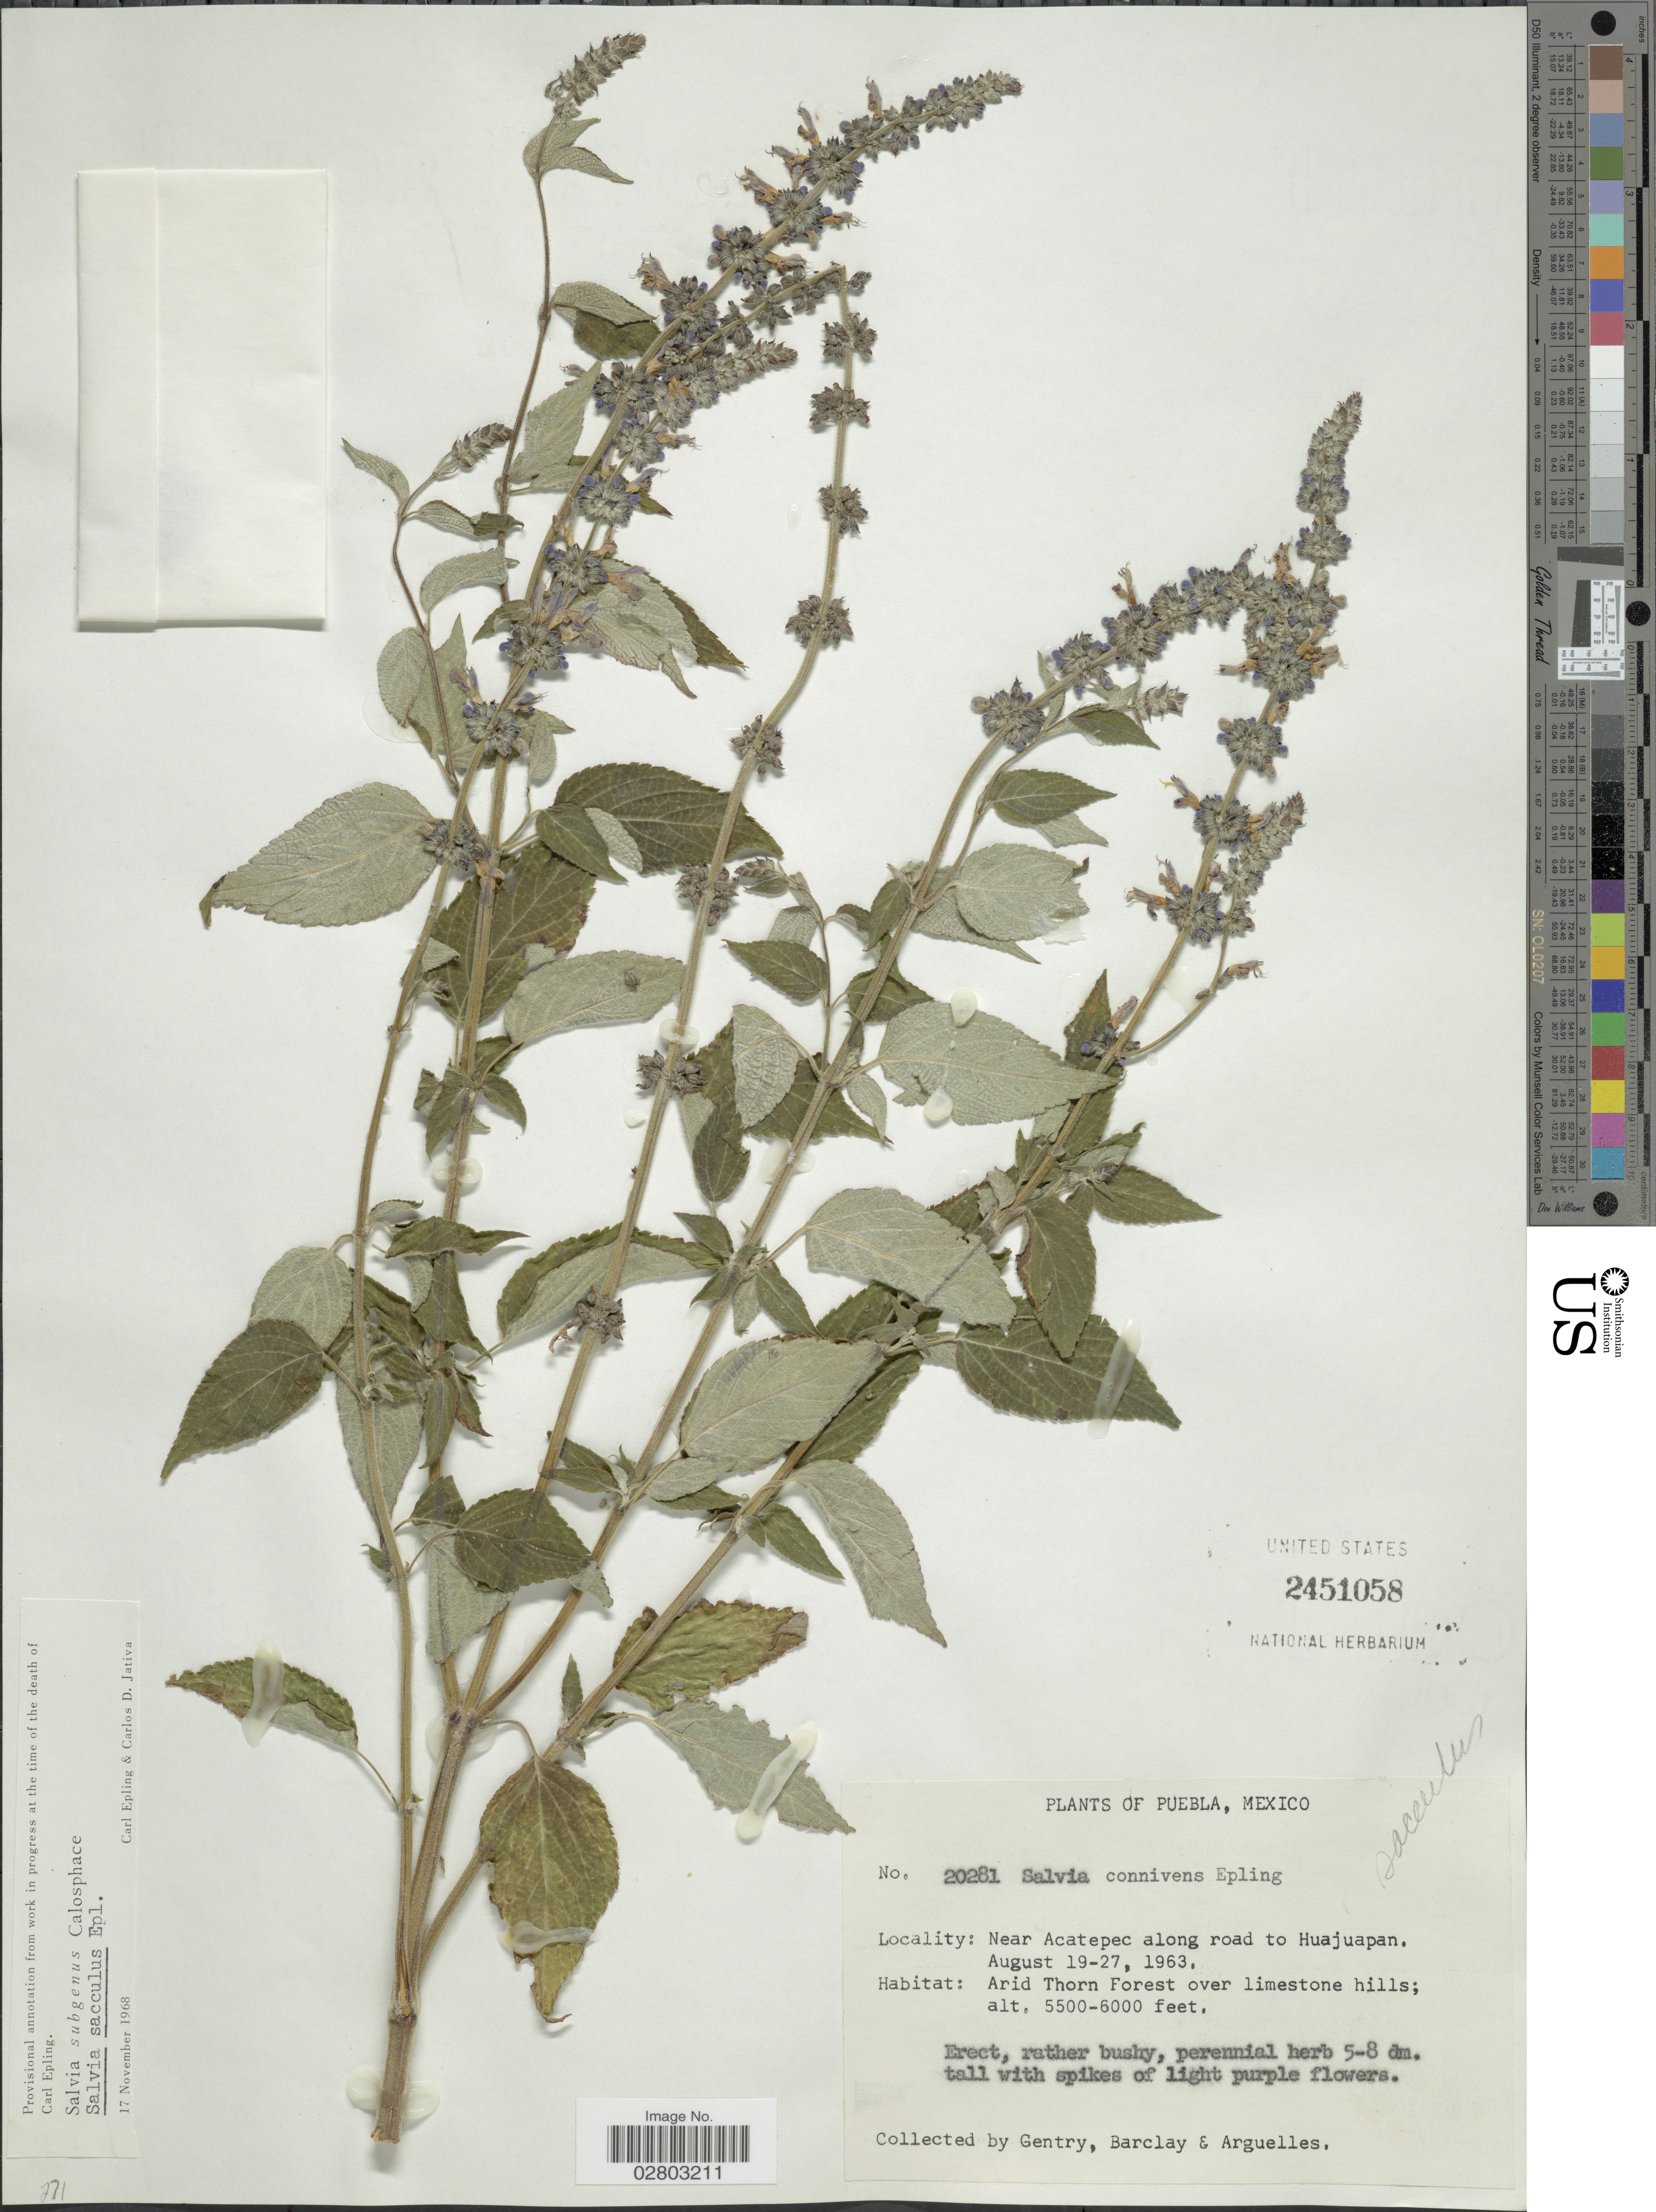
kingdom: Plantae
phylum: Tracheophyta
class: Magnoliopsida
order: Lamiales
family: Lamiaceae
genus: Salvia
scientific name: Salvia sacculus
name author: Epling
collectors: Gentry, --, -- Barclay & Arguelles, --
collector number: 20281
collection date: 1963-08-19/1963-08-27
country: Mexico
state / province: Puebla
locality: Near Acatepec along road to Huajuapan.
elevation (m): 1676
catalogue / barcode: US 2451058